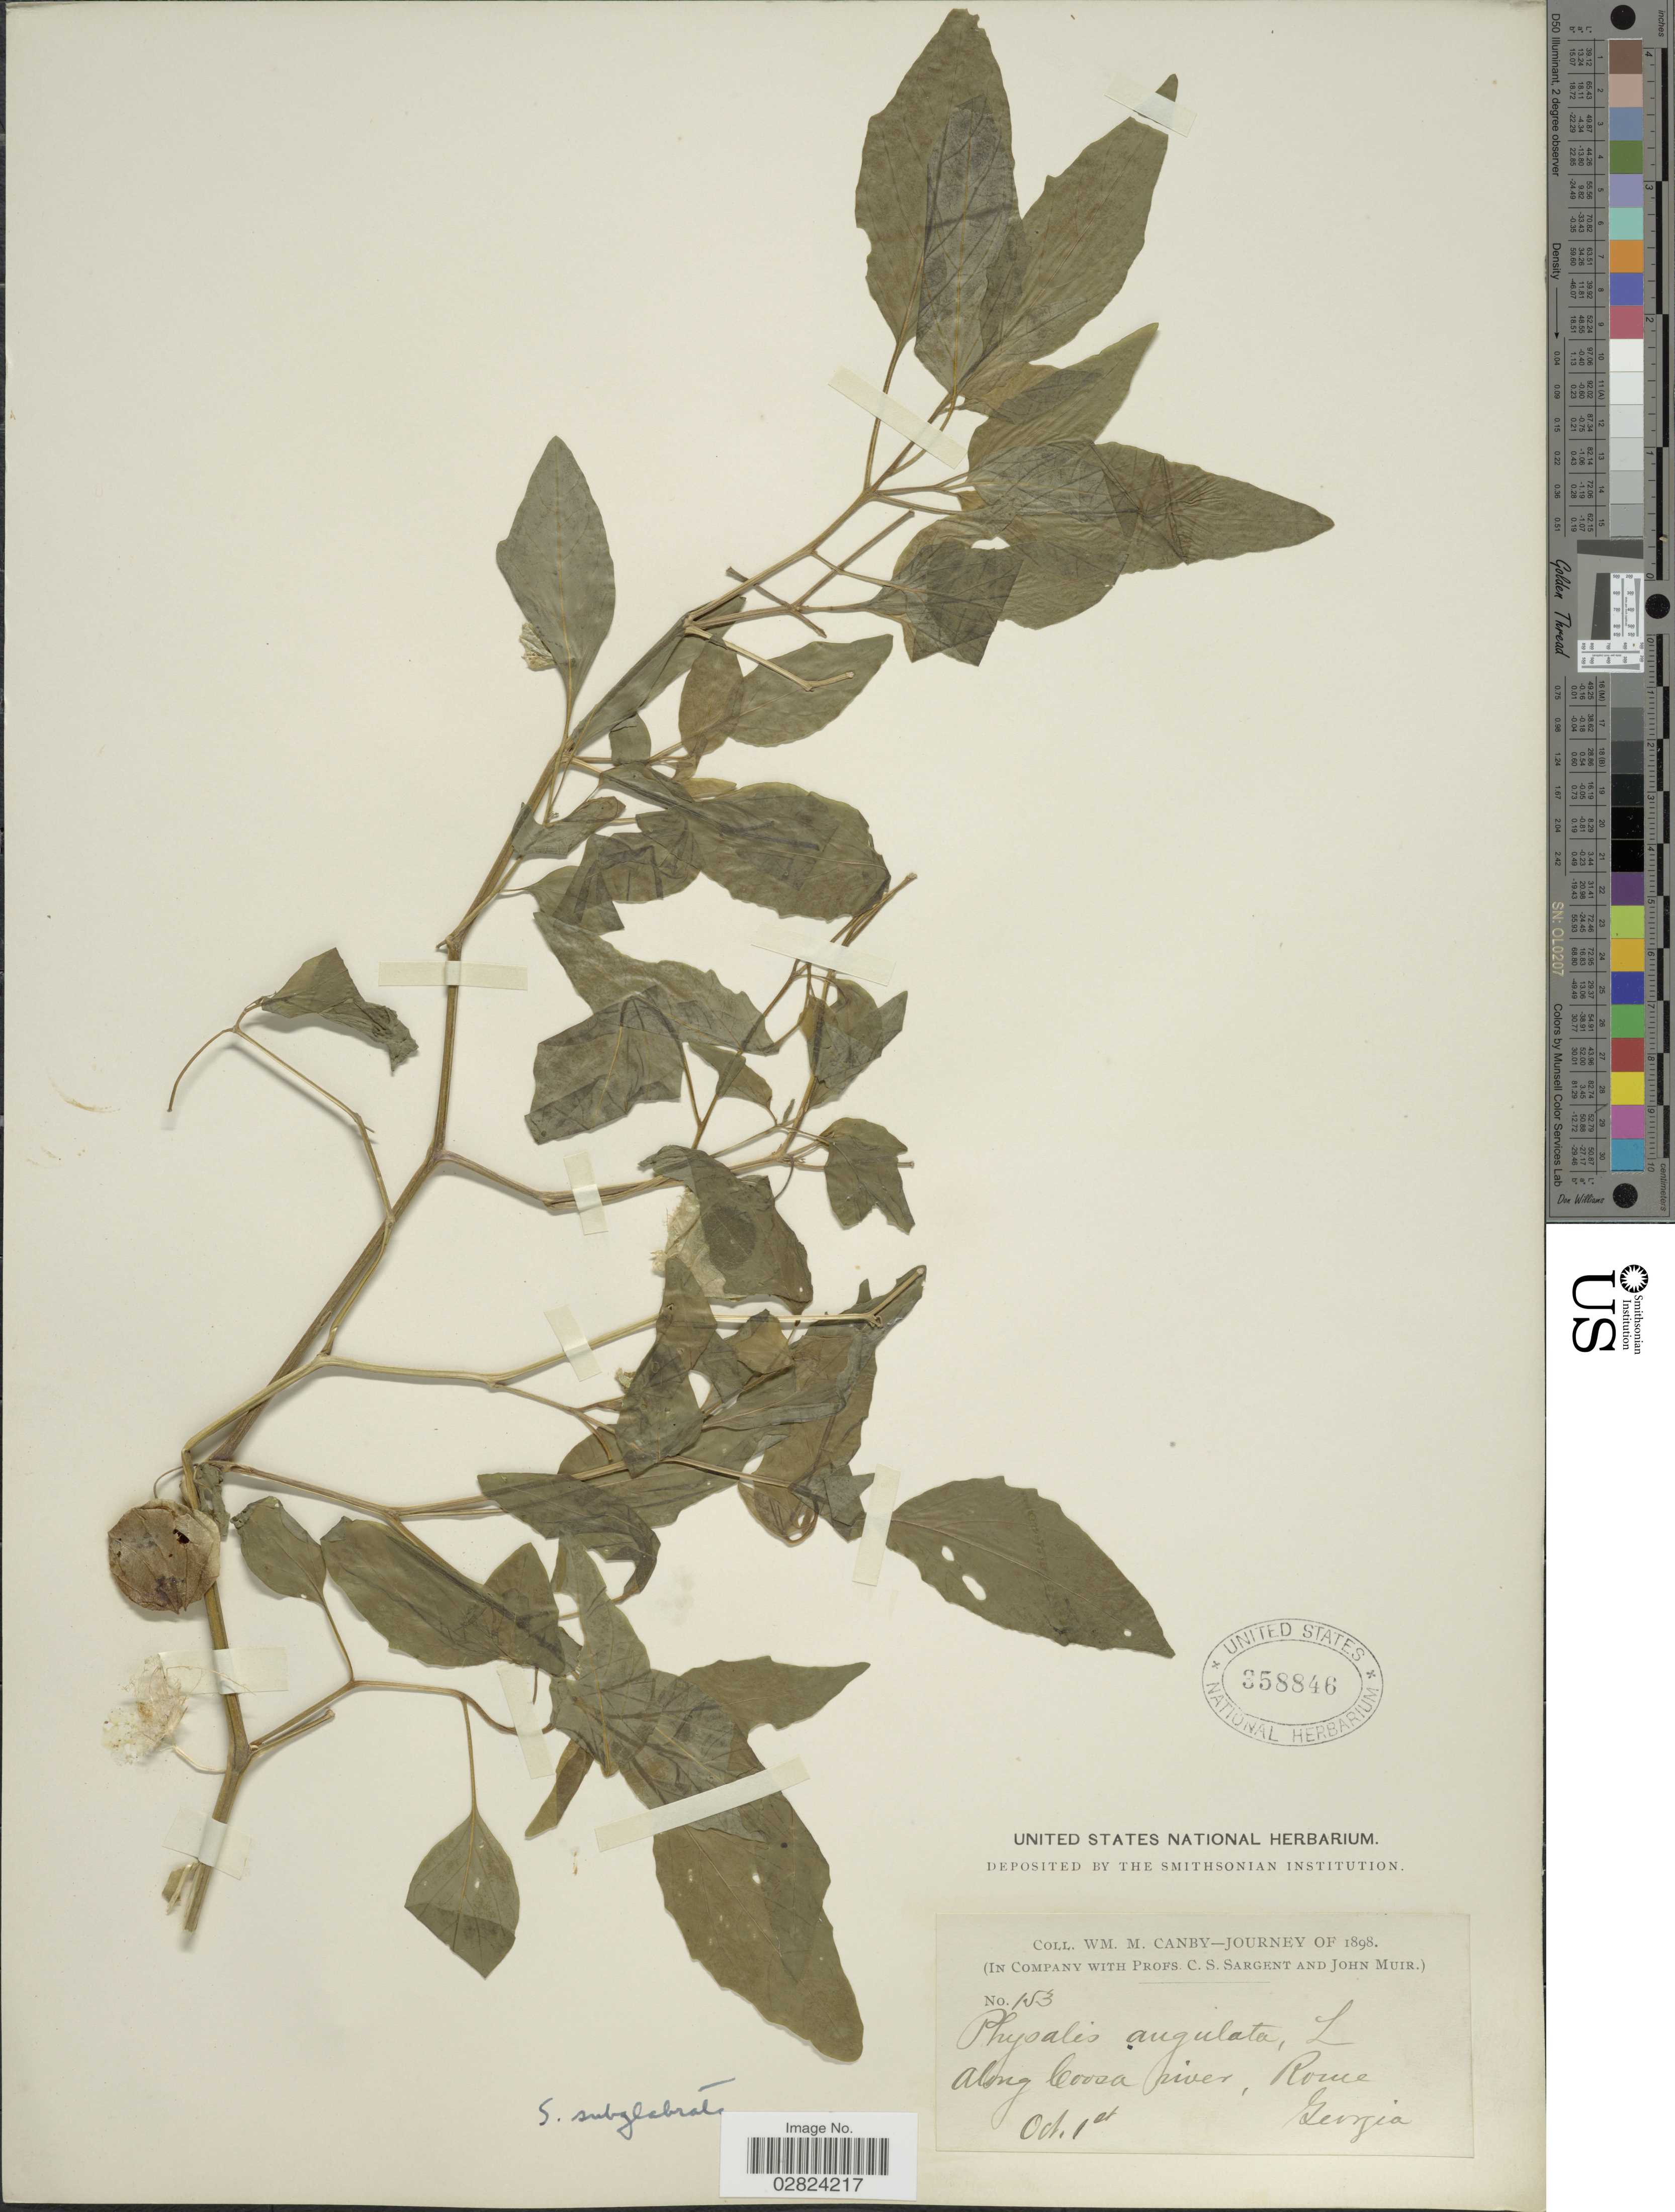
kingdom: Plantae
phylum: Tracheophyta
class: Magnoliopsida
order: Solanales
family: Solanaceae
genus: Physalis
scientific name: Physalis subglabrata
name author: Mack. & Bush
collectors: W. M. Canby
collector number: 153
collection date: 1898-10-01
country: United States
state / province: Georgia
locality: Along Coosa River, Rome.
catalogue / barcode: US 358846